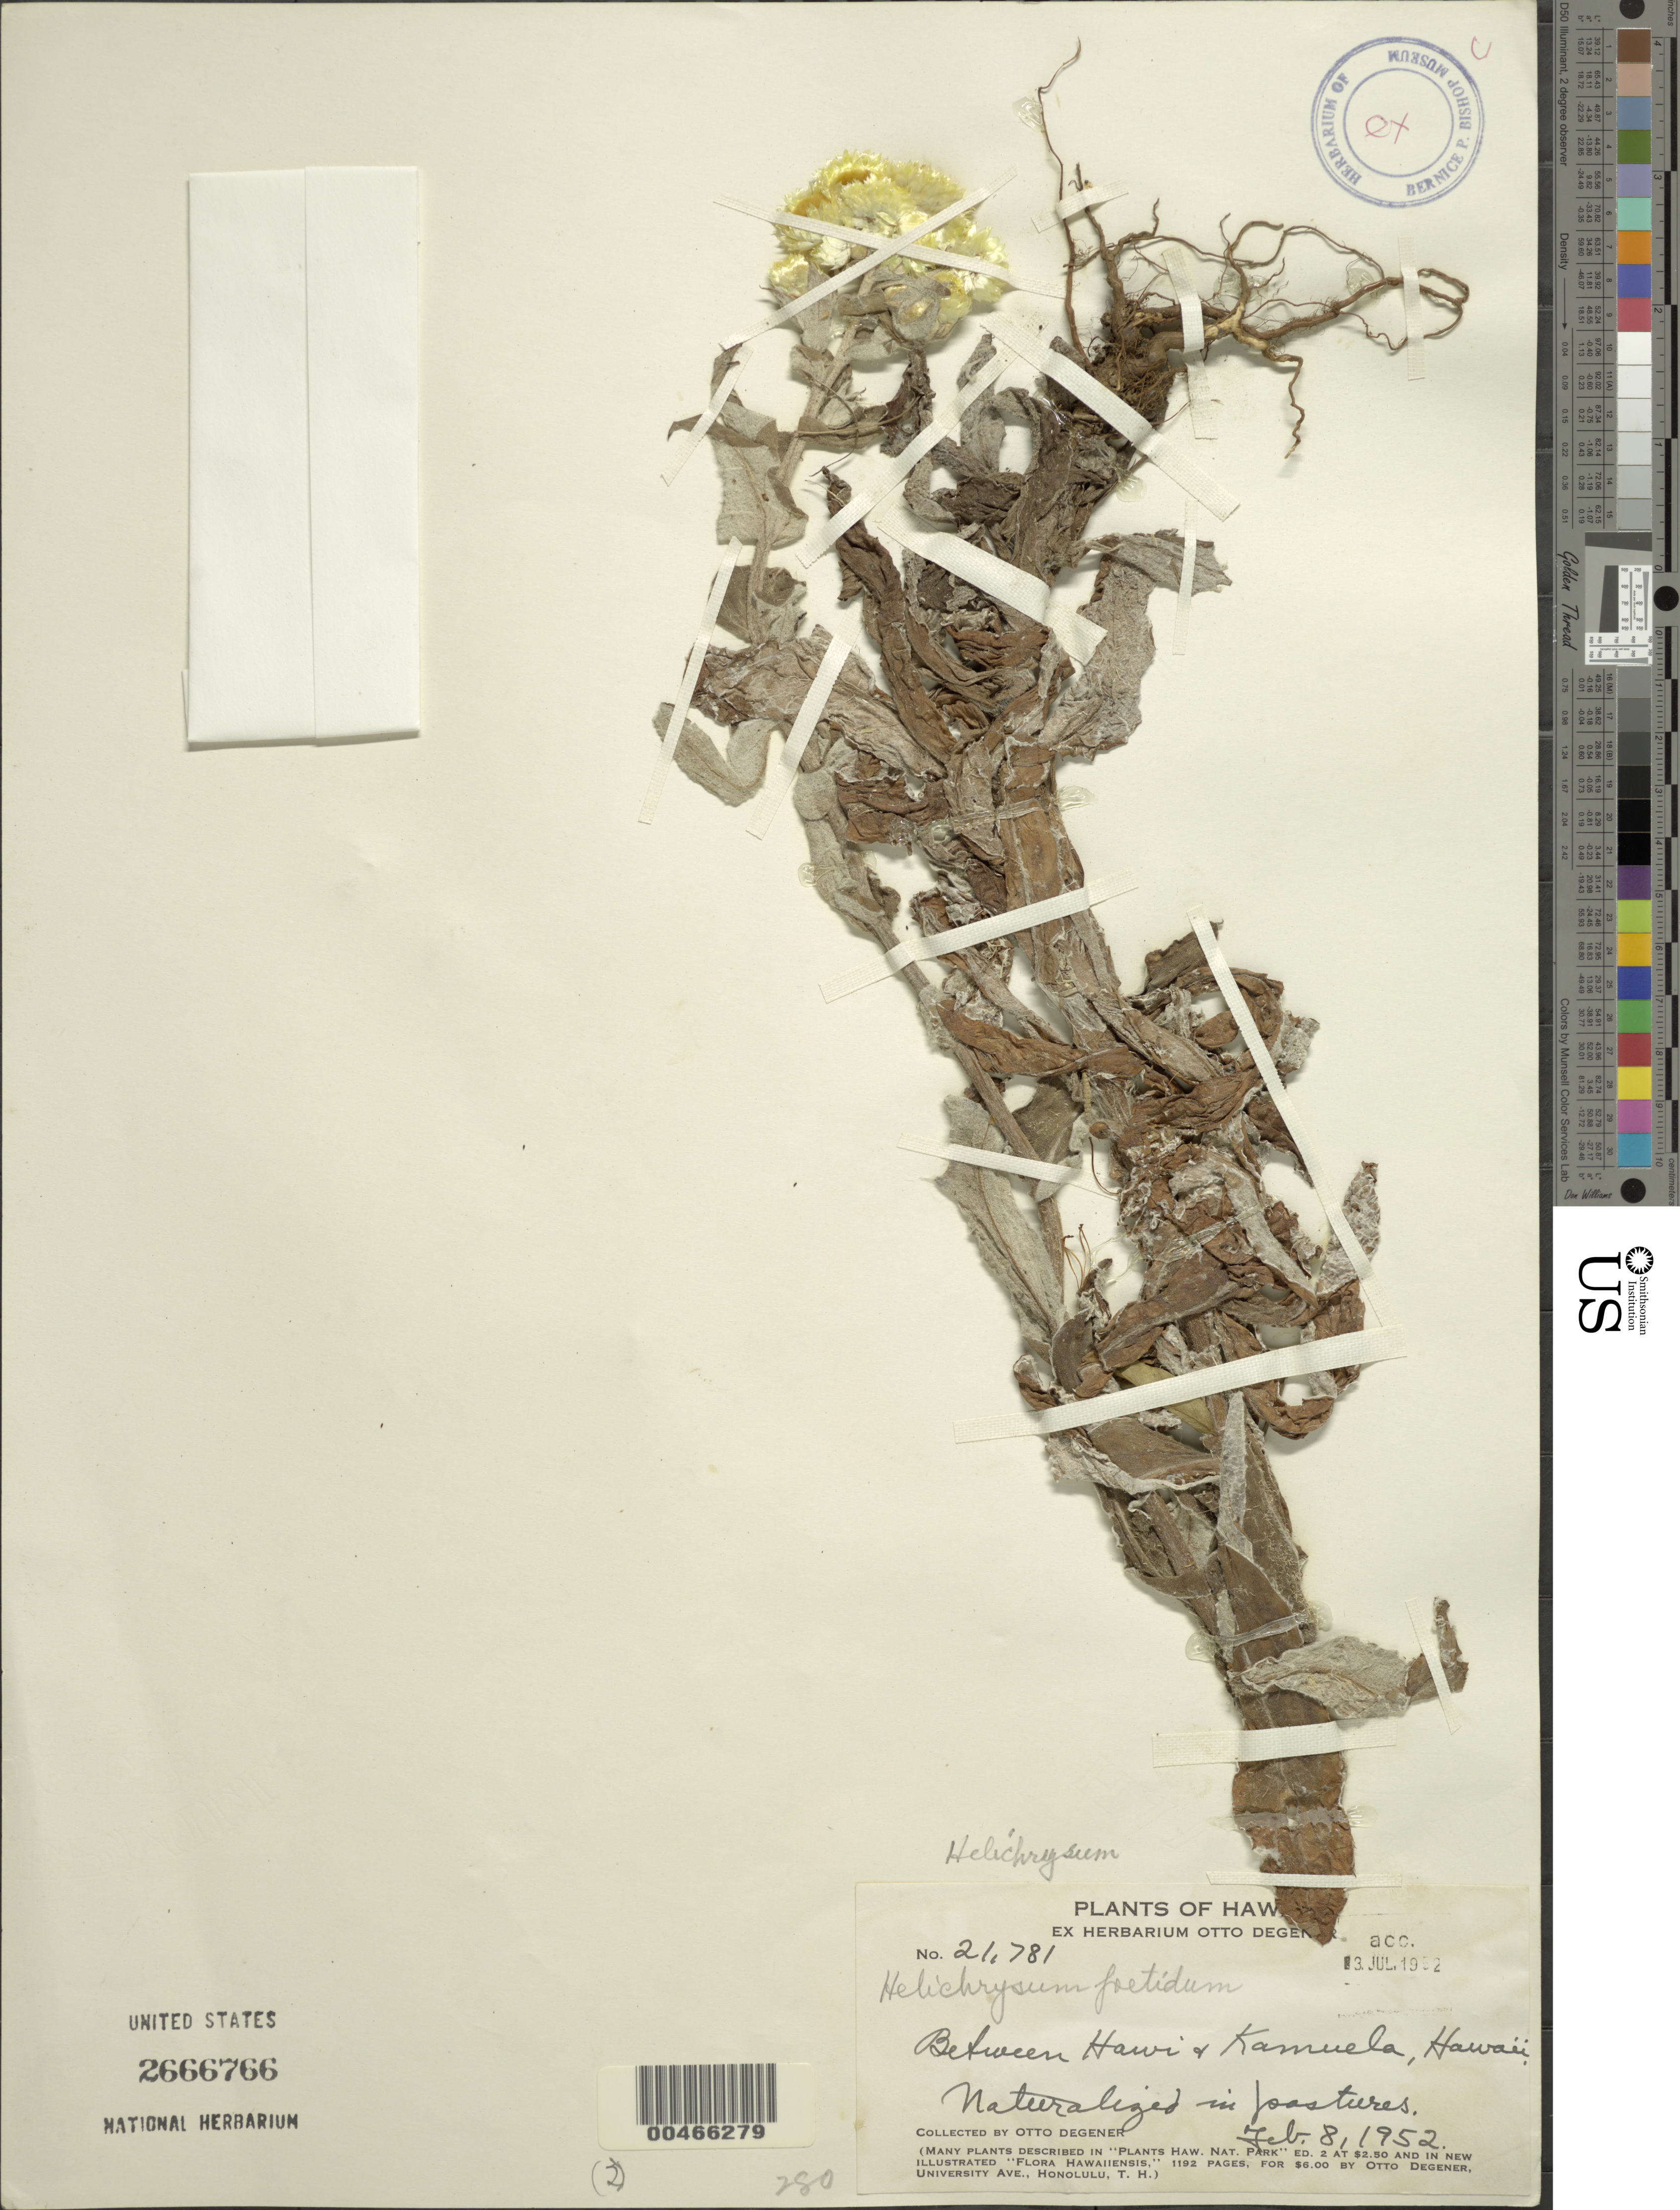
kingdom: Plantae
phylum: Tracheophyta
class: Magnoliopsida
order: Asterales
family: Asteraceae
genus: Helichrysum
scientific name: Helichrysum foetidum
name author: (L.) Moench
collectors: O. Degener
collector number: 21781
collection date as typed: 8 Feb 1952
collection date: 1952-02-08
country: United States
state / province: Hawaii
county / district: Hawaii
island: Hawaii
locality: Between Hawi & Kamuela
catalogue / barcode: US 2666766